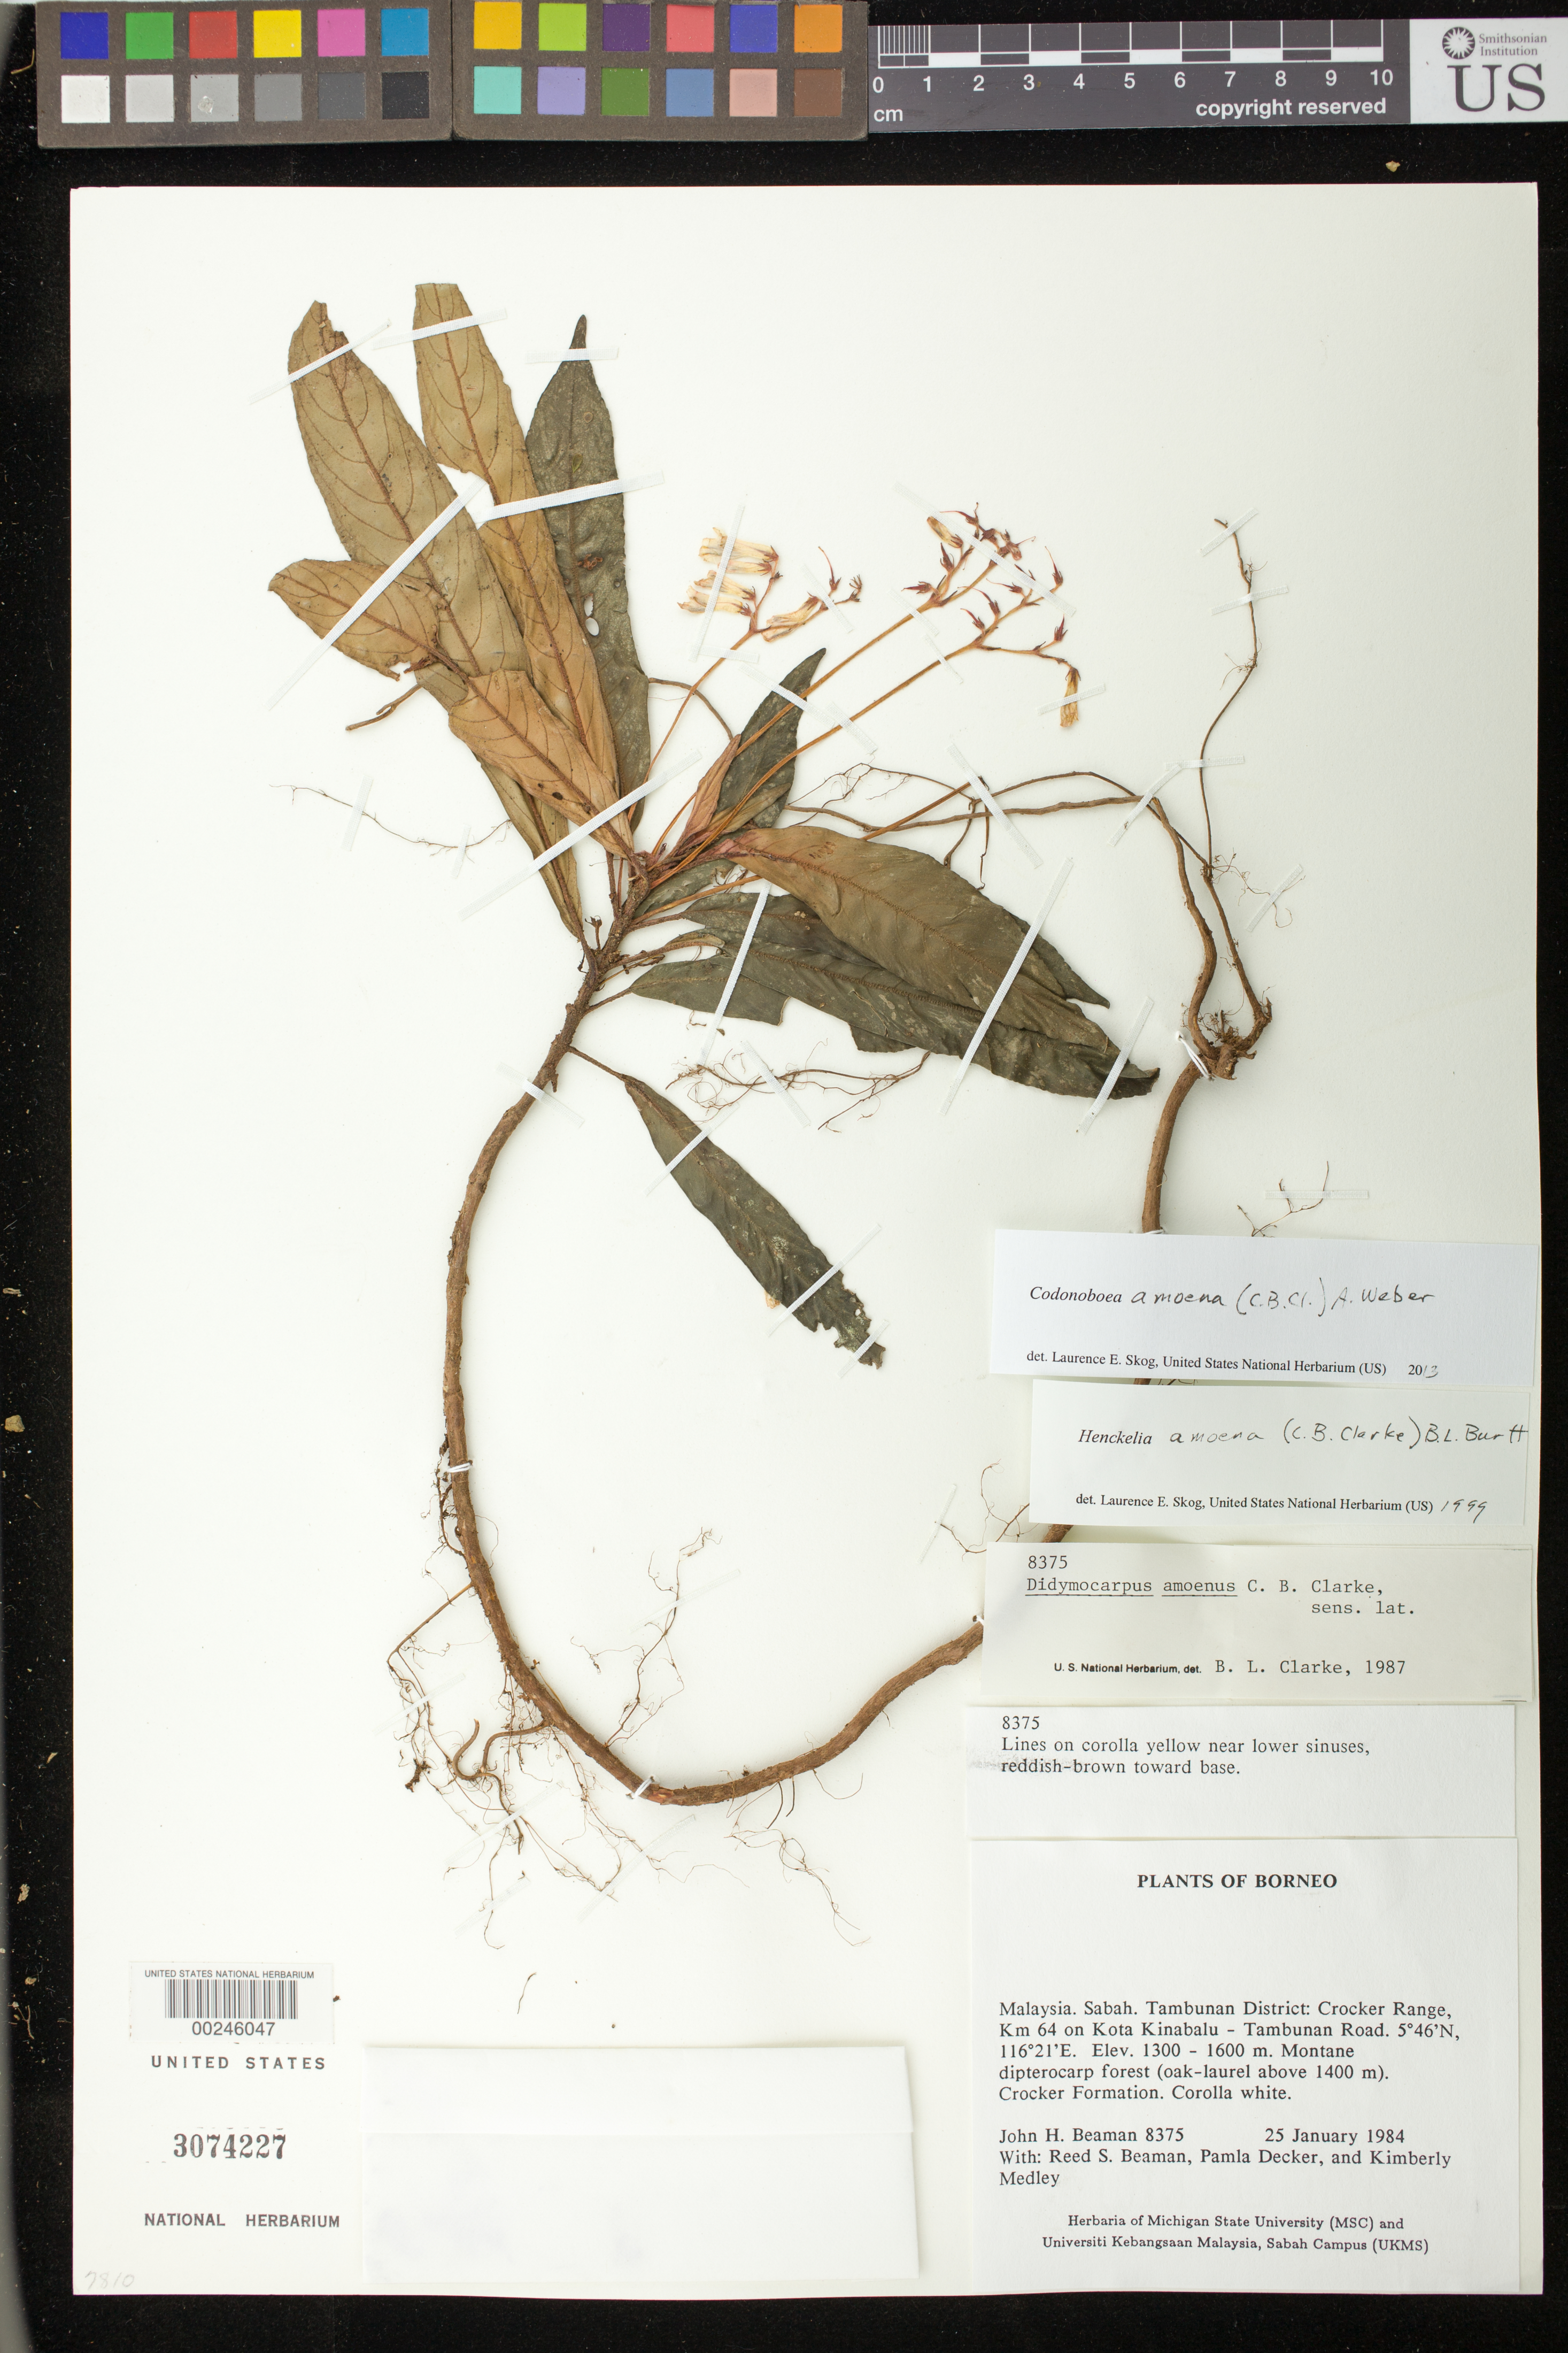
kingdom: Plantae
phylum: Tracheophyta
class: Magnoliopsida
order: Lamiales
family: Gesneriaceae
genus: Codonoboea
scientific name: Codonoboea amoena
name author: (C.B. Clarke) A. Weber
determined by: Skog, Laurence E.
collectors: J. H. Beaman, R. S. Beaman, P. Decker & K. Medley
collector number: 8375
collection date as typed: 25 Jan 1984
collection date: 1984-01-25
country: Malaysia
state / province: Sabah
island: Borneo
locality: Tambunan dist, crocker range, km 64 on kota kinabalu - tambunan road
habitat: Montane dipterocarp forest (oak-laurel forest above 1400), Crocker Formation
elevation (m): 1300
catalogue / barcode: US 3074227